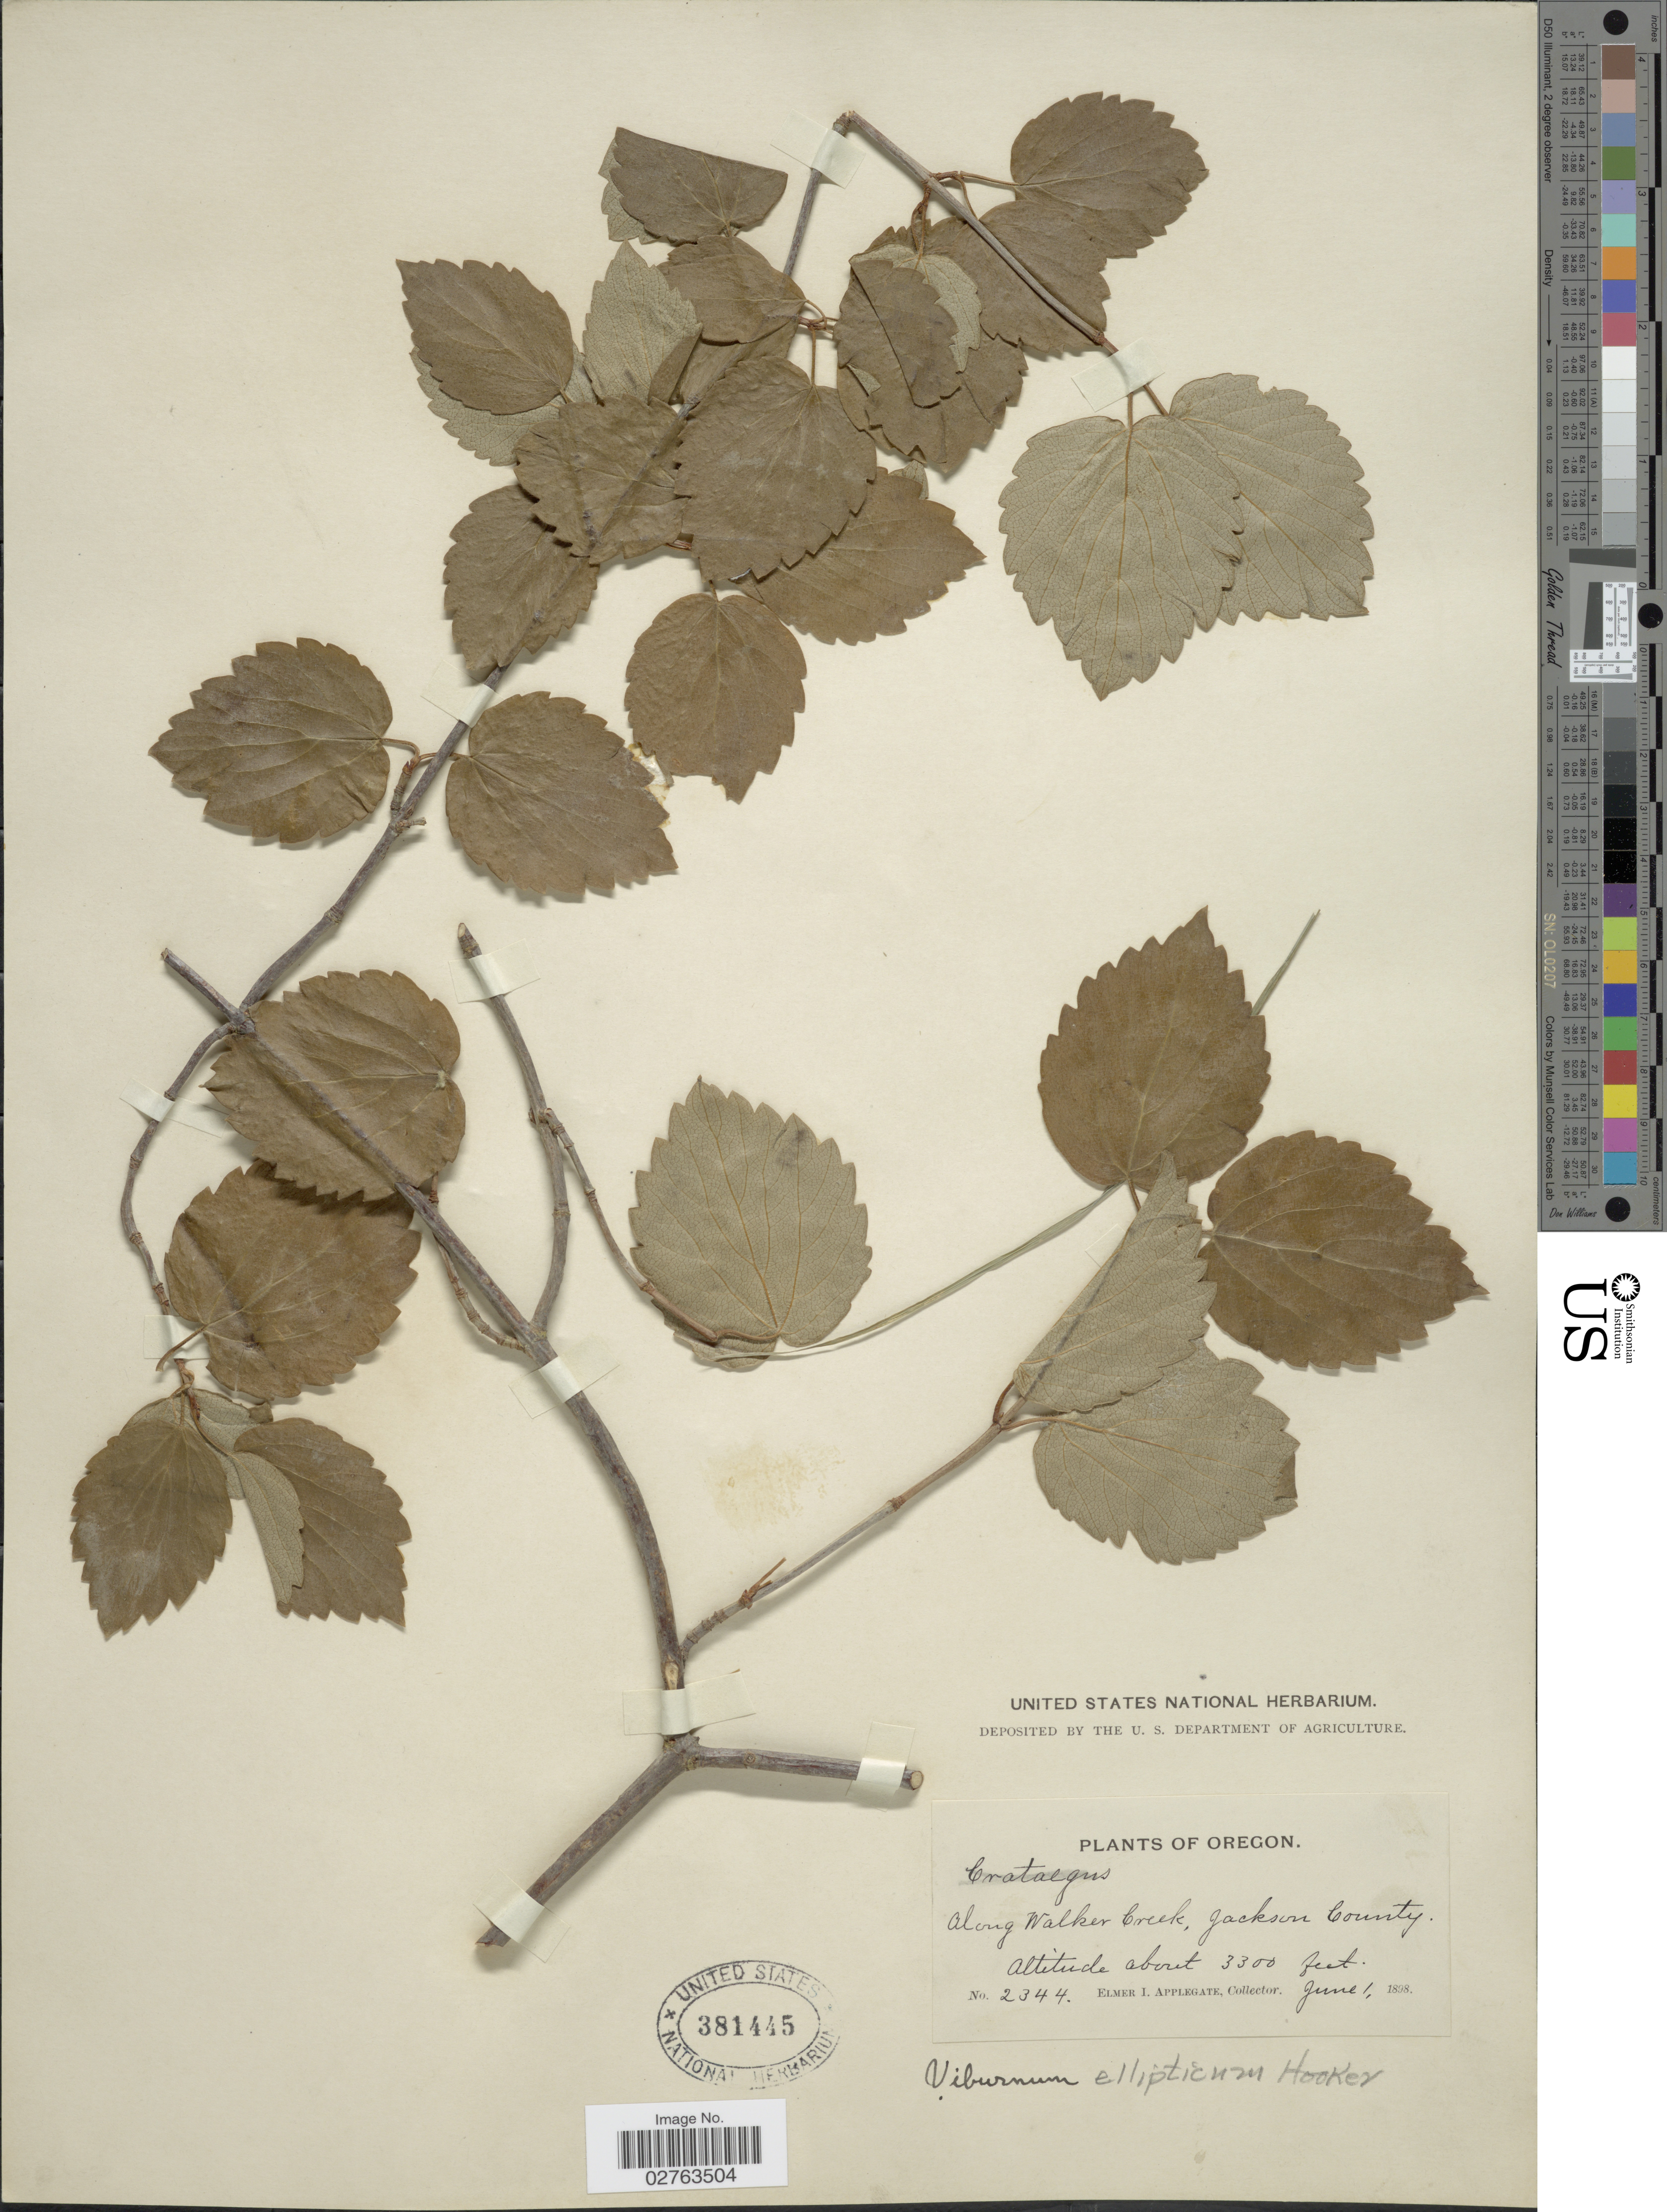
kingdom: Plantae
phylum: Tracheophyta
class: Magnoliopsida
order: Dipsacales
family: Viburnaceae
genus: Viburnum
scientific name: Viburnum ellipticum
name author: Hook.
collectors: E. I. Applegate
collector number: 2344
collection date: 1898-06-01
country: United States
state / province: Oregon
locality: Along Walker Creek, Jackson County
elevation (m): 1006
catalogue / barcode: US 381445